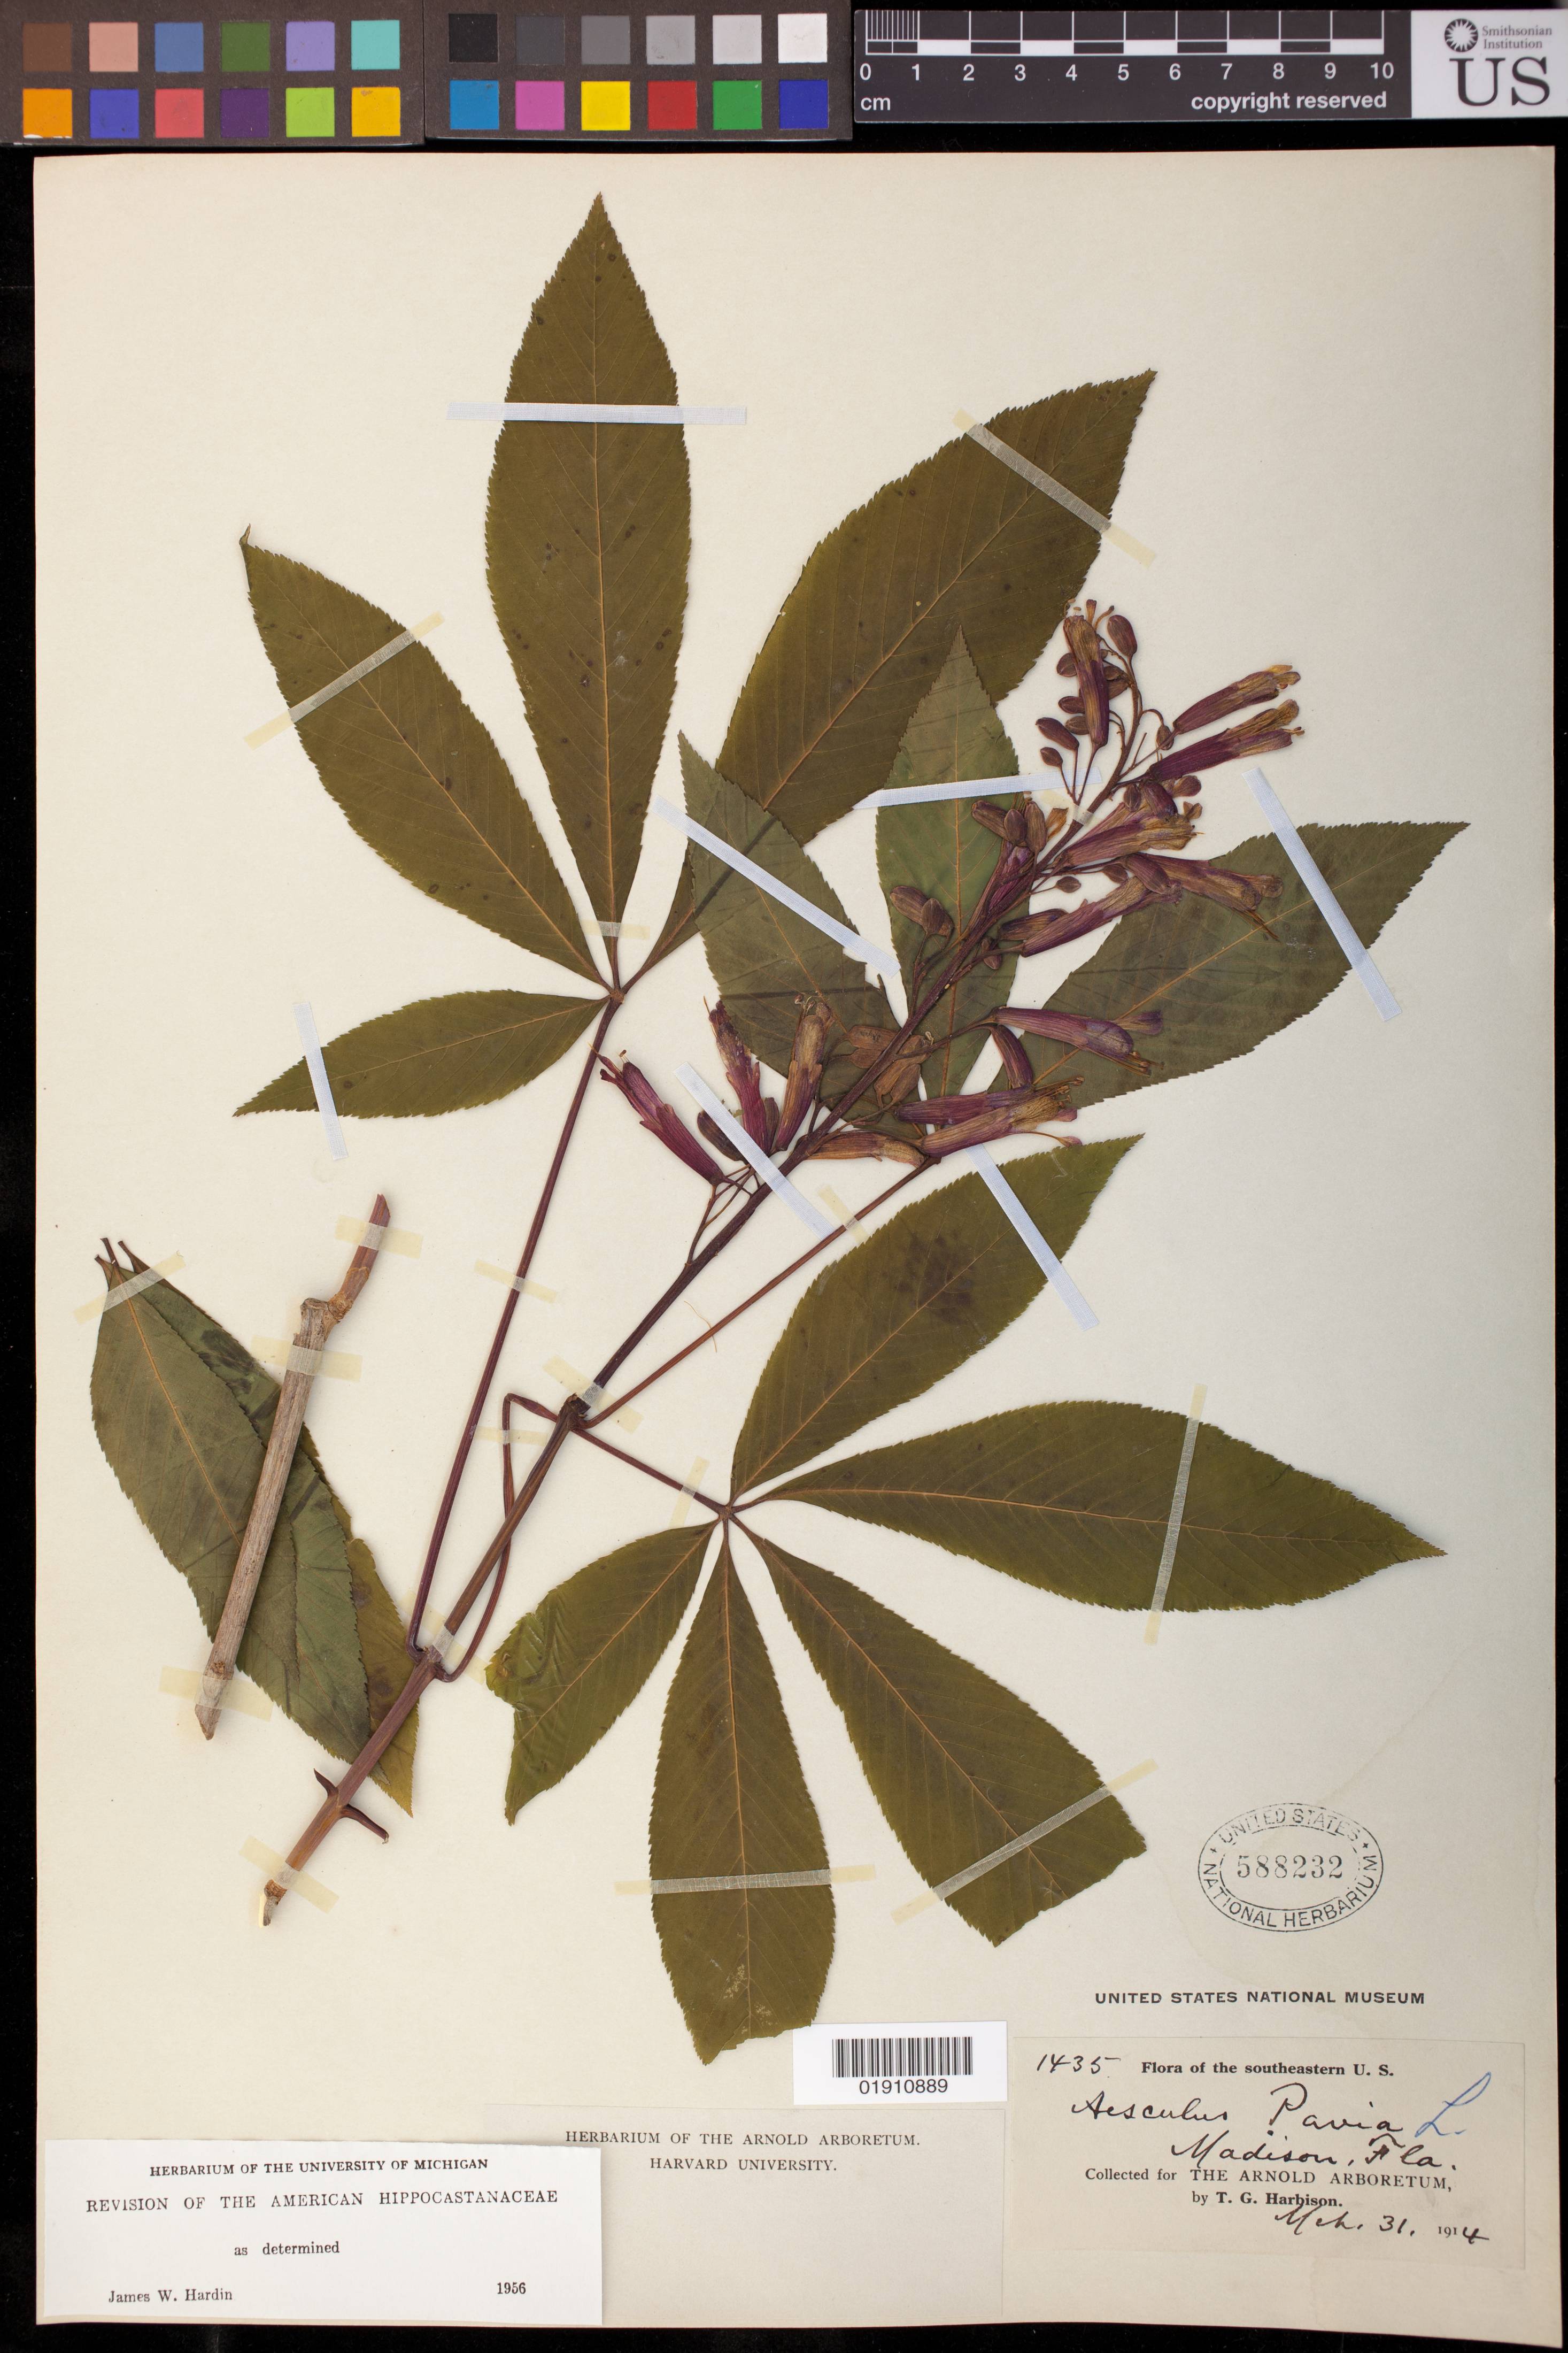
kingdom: Plantae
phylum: Tracheophyta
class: Magnoliopsida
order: Sapindales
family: Sapindaceae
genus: Aesculus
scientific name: Aesculus pavia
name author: L.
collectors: T. Harbison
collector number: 1435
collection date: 1914-03-31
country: United States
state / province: Florida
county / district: Madison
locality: Madison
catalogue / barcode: US 588232